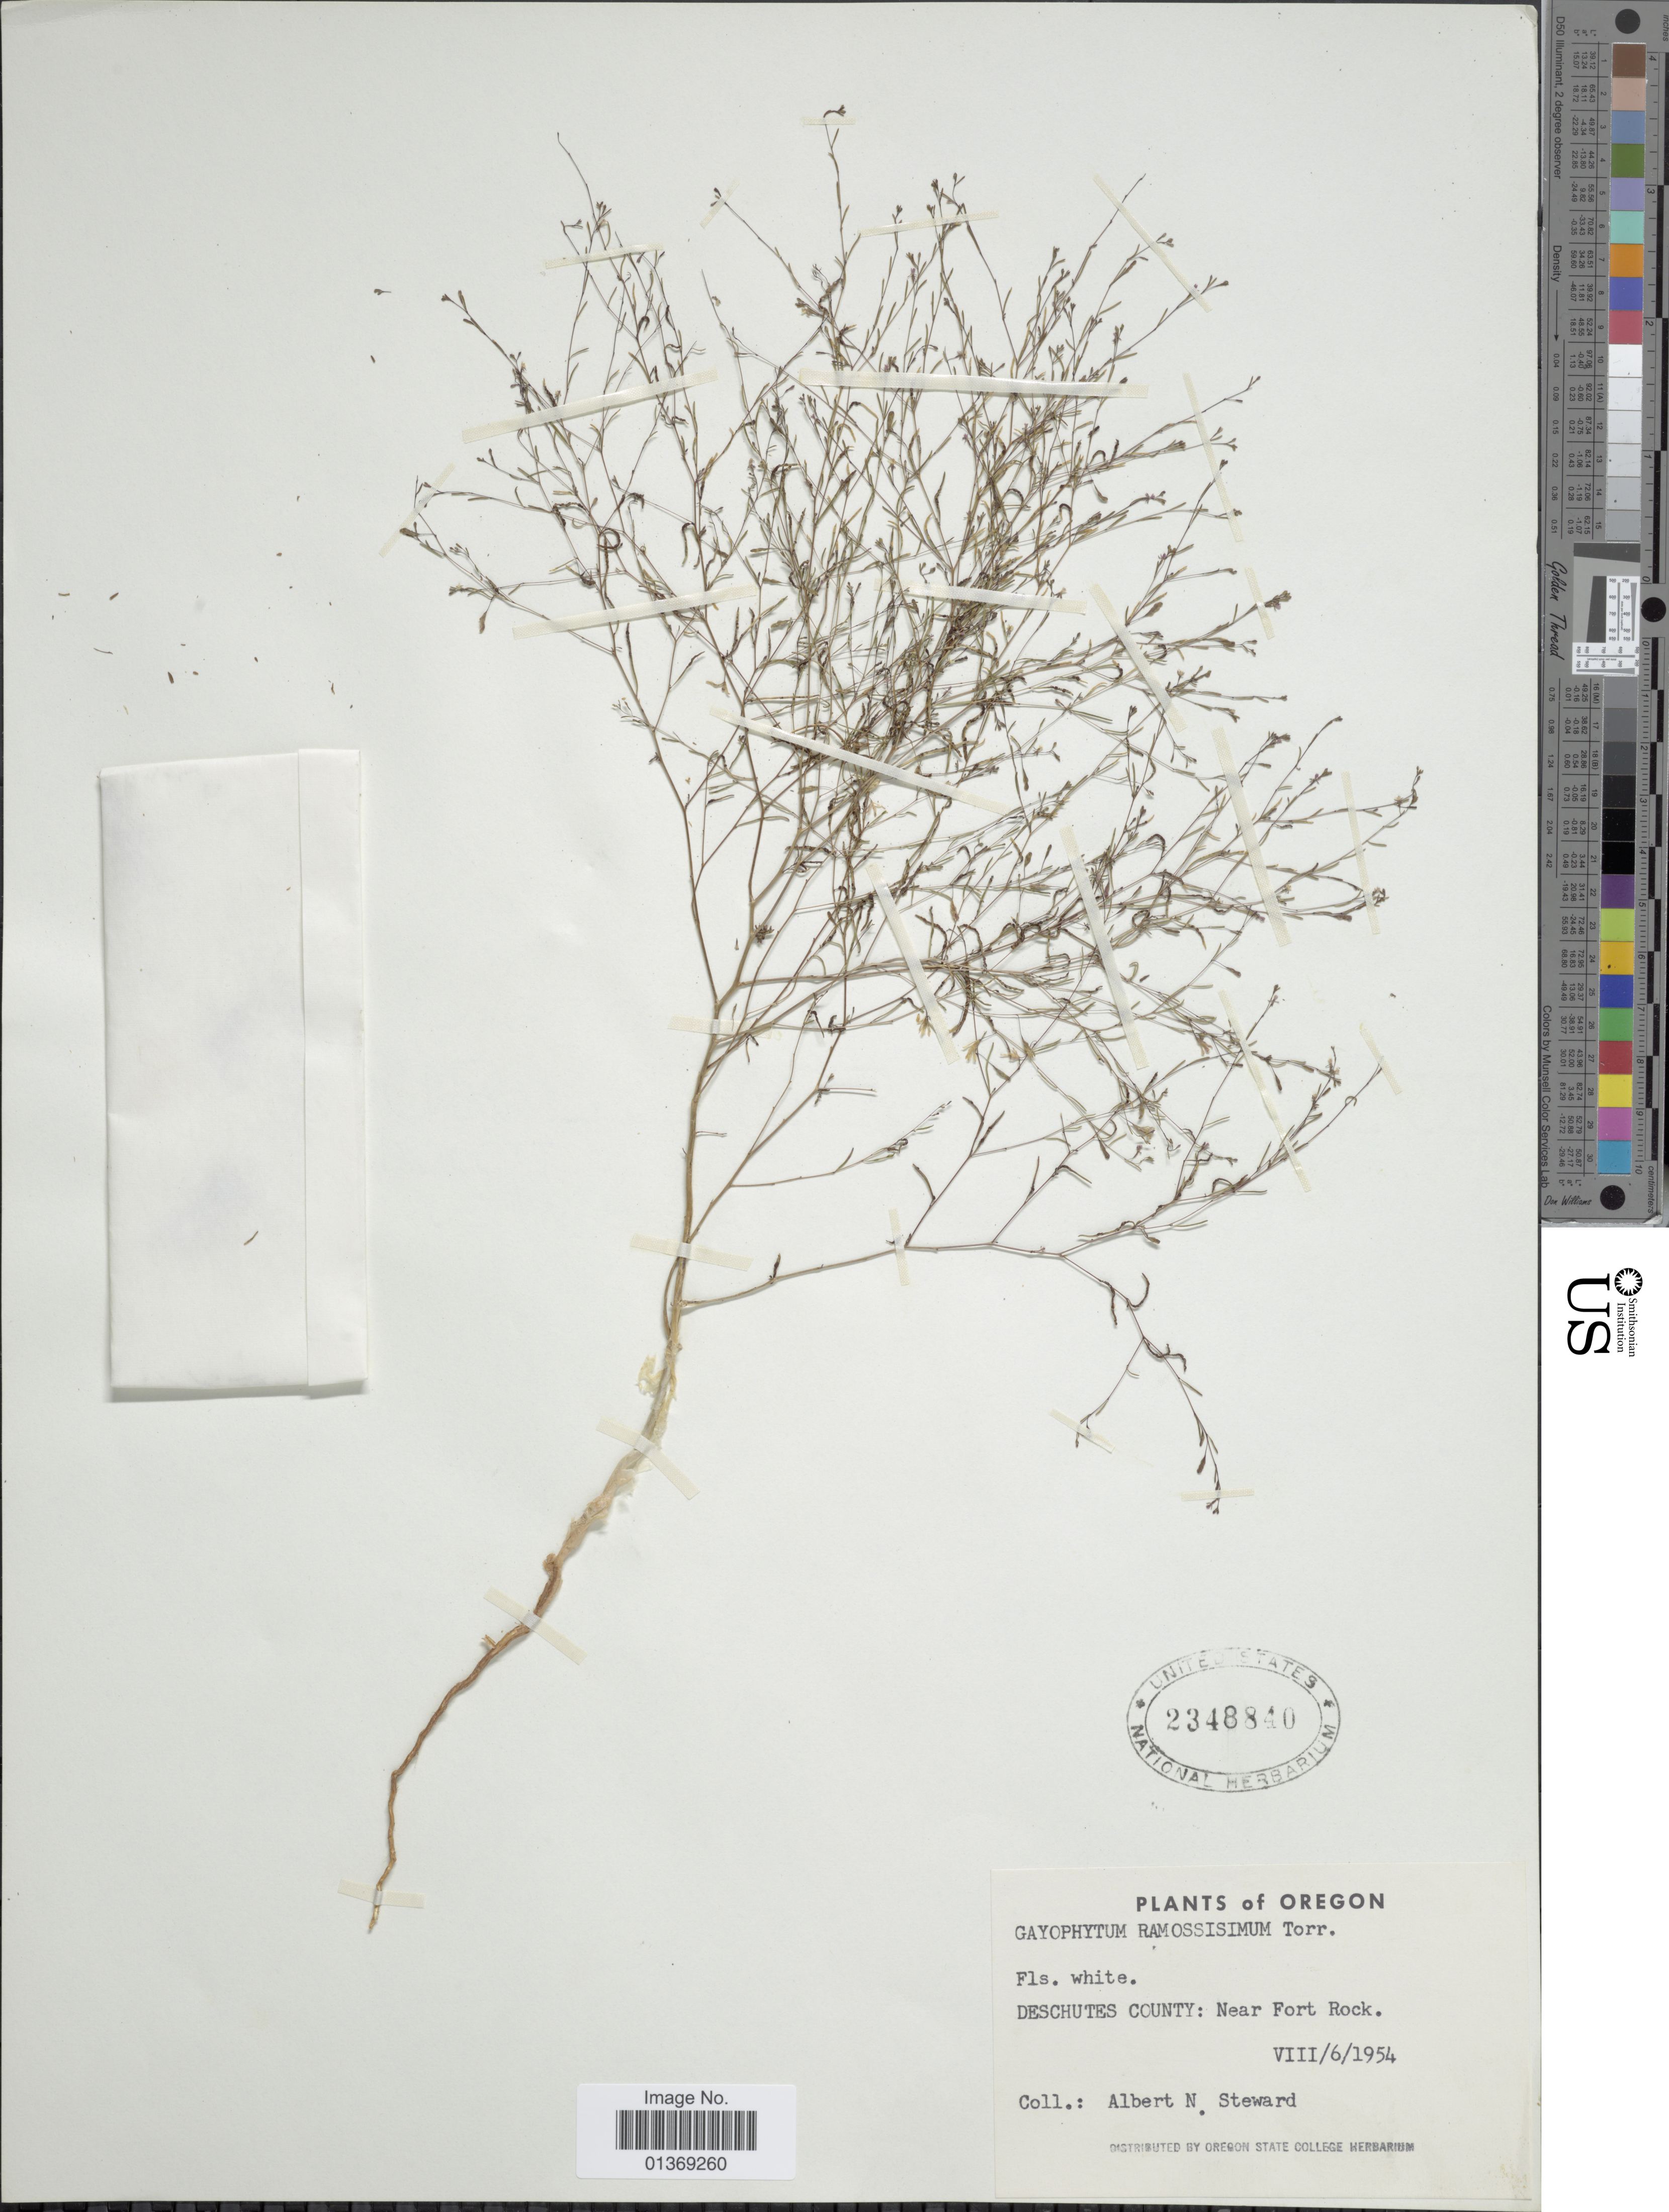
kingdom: Plantae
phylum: Tracheophyta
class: Magnoliopsida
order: Myrtales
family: Onagraceae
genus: Gayophytum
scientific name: Gayophytum ramosissimum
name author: Torr. & A. Gray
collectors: A. N. Steward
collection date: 1954-08-06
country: United States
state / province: Oregon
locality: Deschutes County: Near Fort Rock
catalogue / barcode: US 2348840